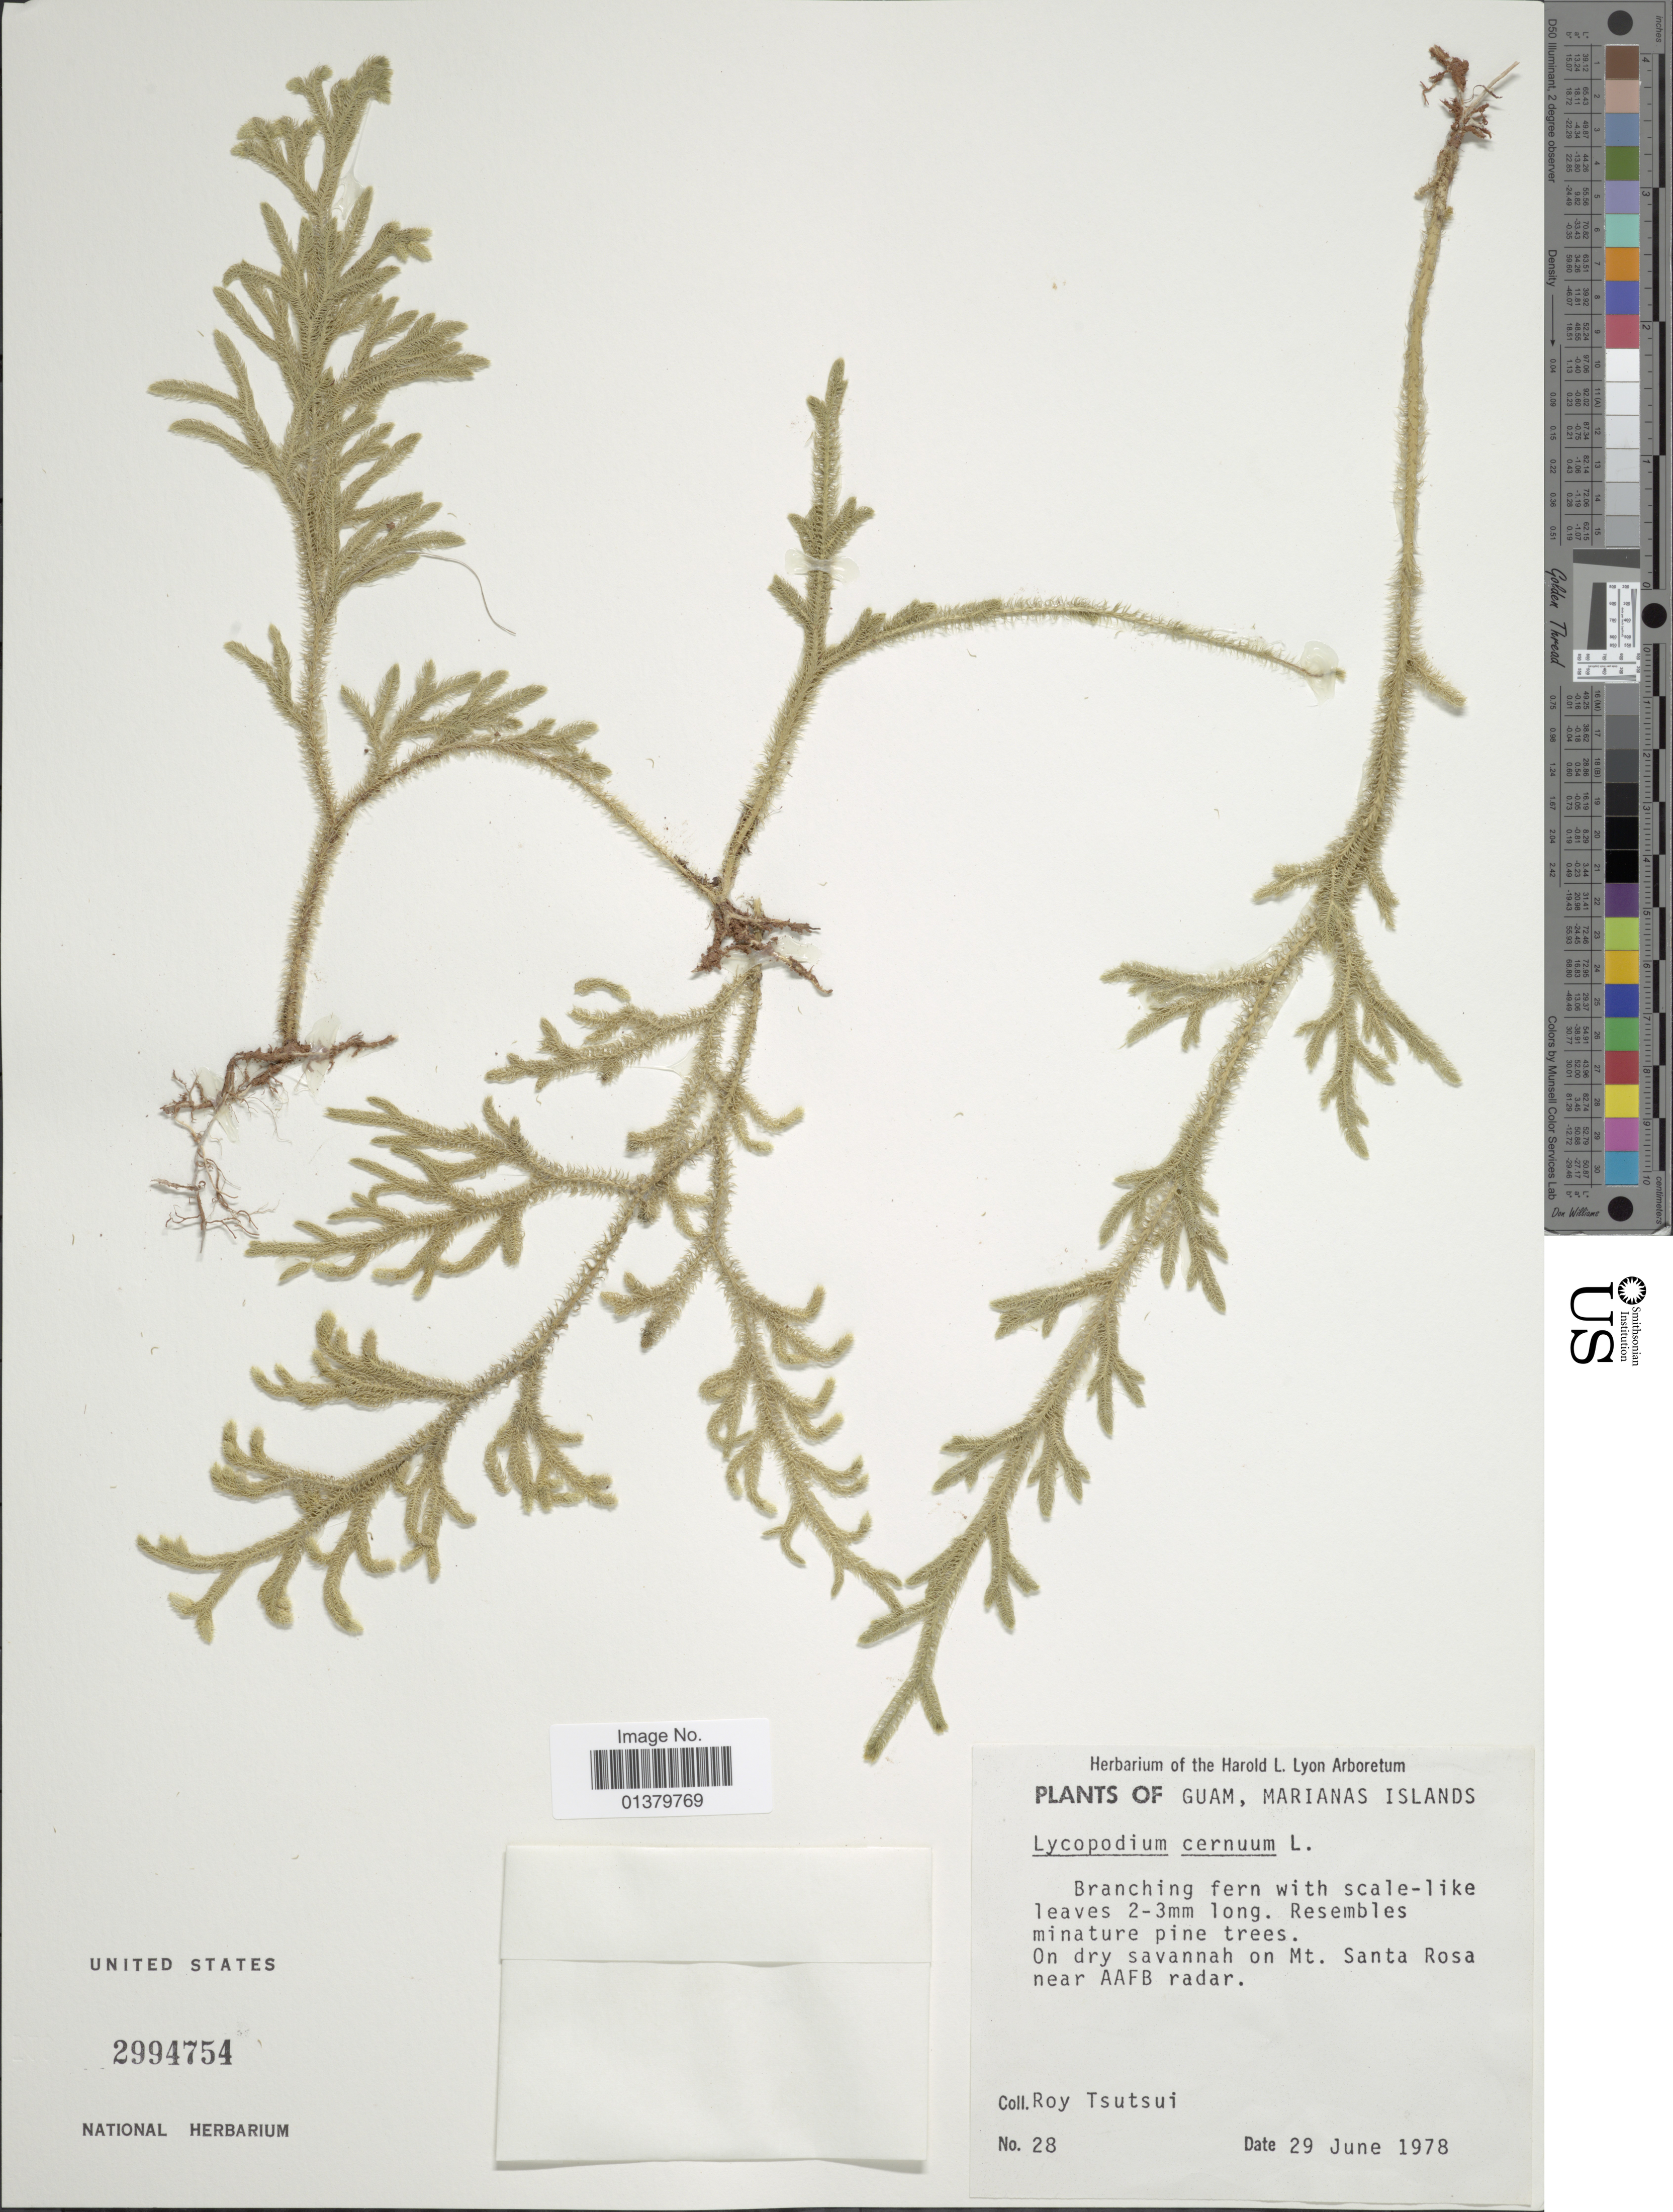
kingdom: Plantae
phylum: Tracheophyta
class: Lycopodiopsida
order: Lycopodiales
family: Lycopodiaceae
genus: Palhinhaea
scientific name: Palhinhaea cernua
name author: (L.) Vasc. & Franco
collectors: R. Tsutsui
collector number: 28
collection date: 1978-06-29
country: Guam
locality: Marianas islands, On dry savannah on Mt Santa Rosa near AAFB radar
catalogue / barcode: US 2994754